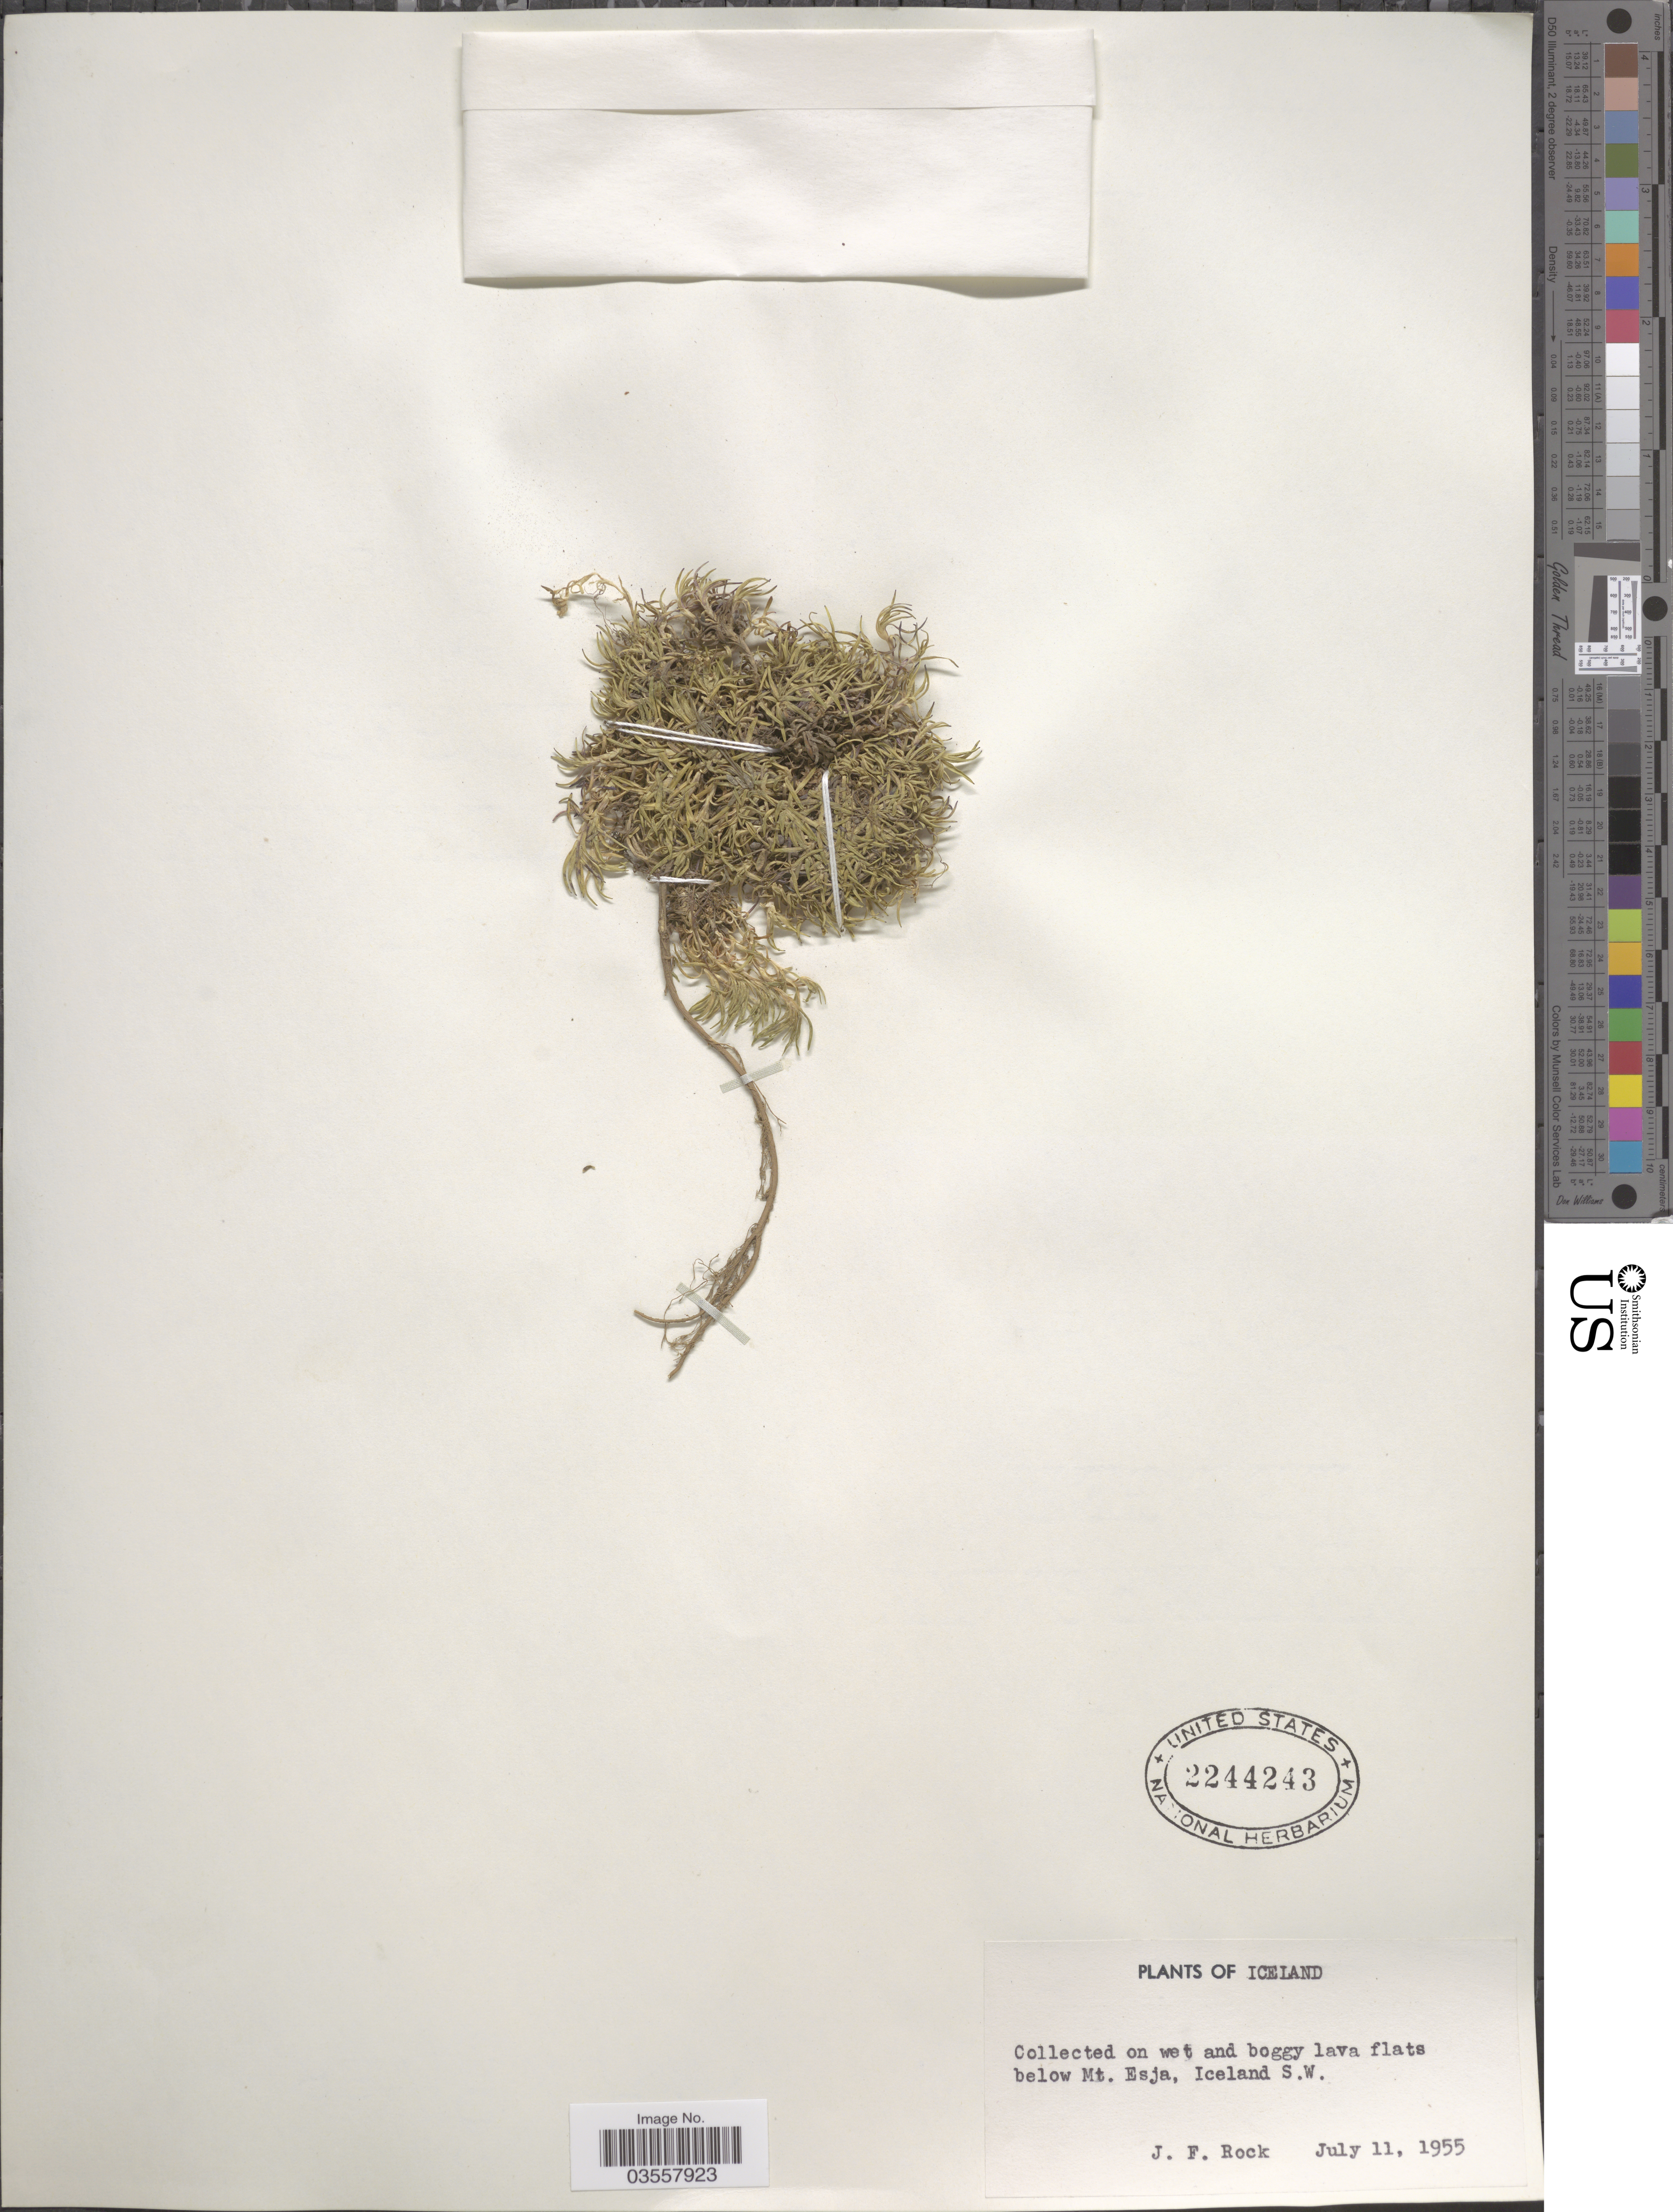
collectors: J. Rock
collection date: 1955-07-11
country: Iceland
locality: Below Mt. Esja, Iceland S.W.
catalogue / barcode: US 2244243